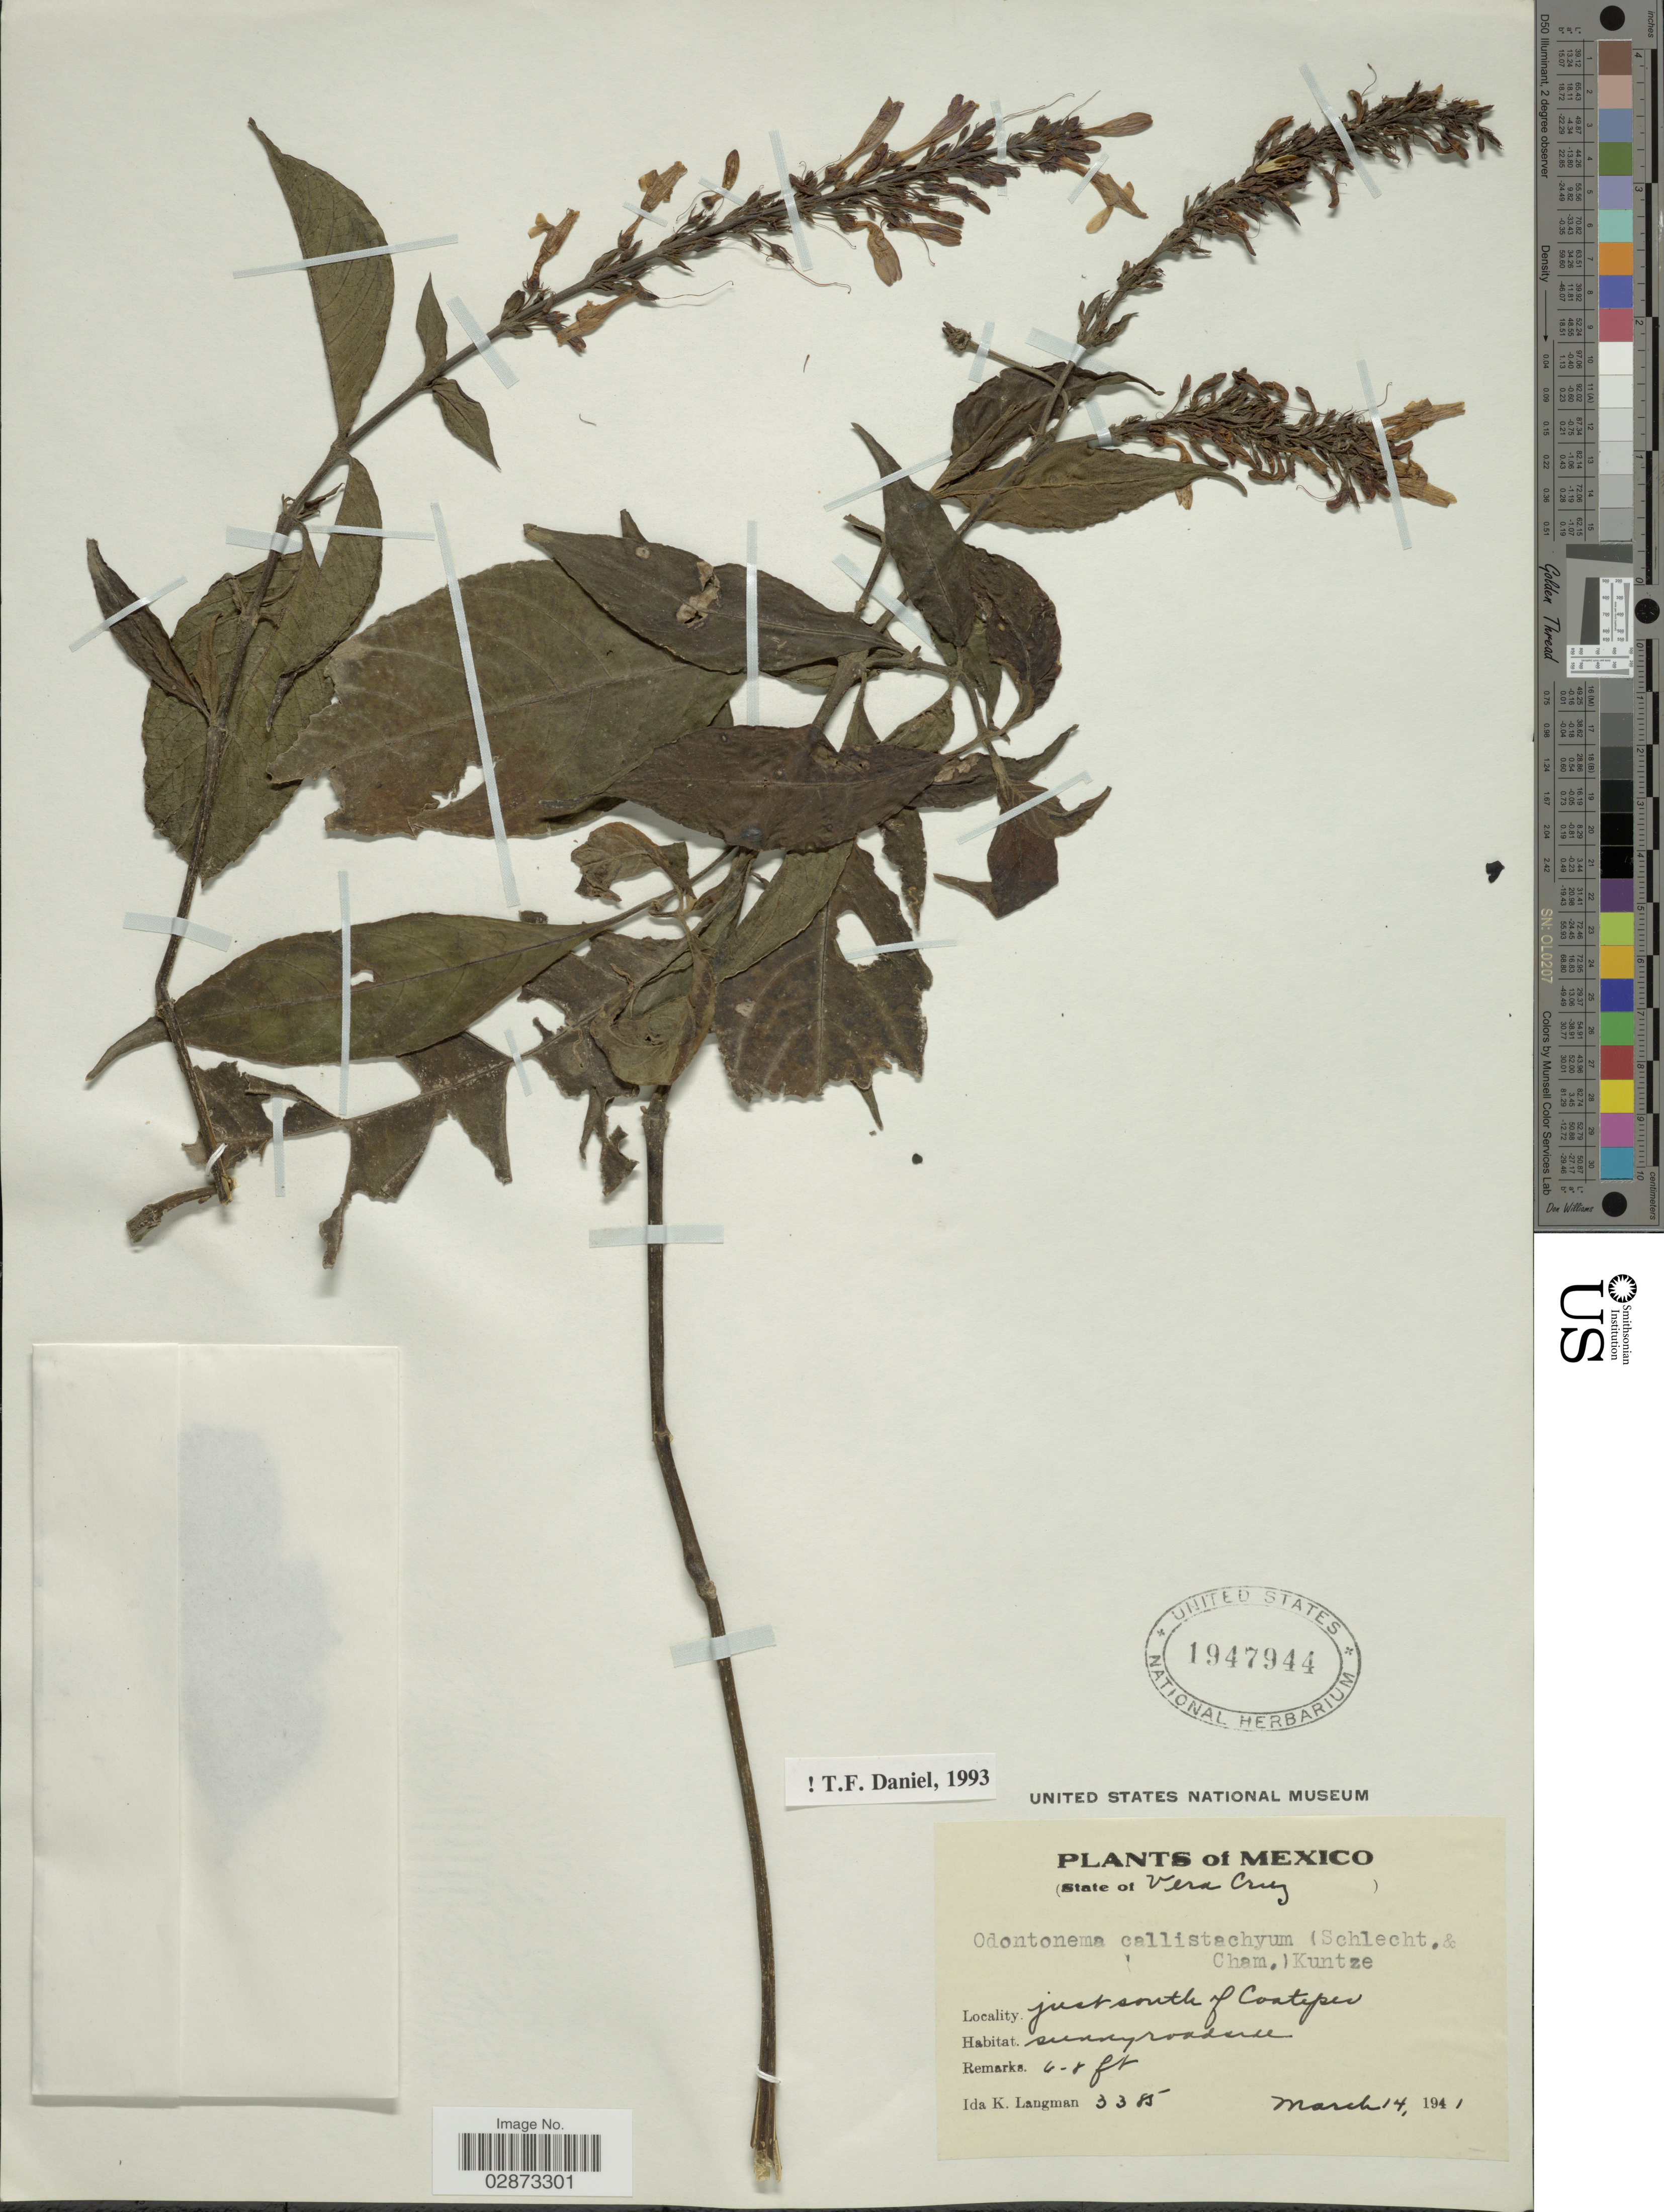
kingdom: Plantae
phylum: Tracheophyta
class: Magnoliopsida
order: Lamiales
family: Acanthaceae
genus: Odontonema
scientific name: Odontonema callistachyum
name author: (Schltdl. & Cham.) Kuntze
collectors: I. K. Langman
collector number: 3385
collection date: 1941-03-14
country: Mexico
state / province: Veracruz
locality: State of Veracruz. Just south of Coatepec.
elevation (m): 2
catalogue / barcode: US 1947944